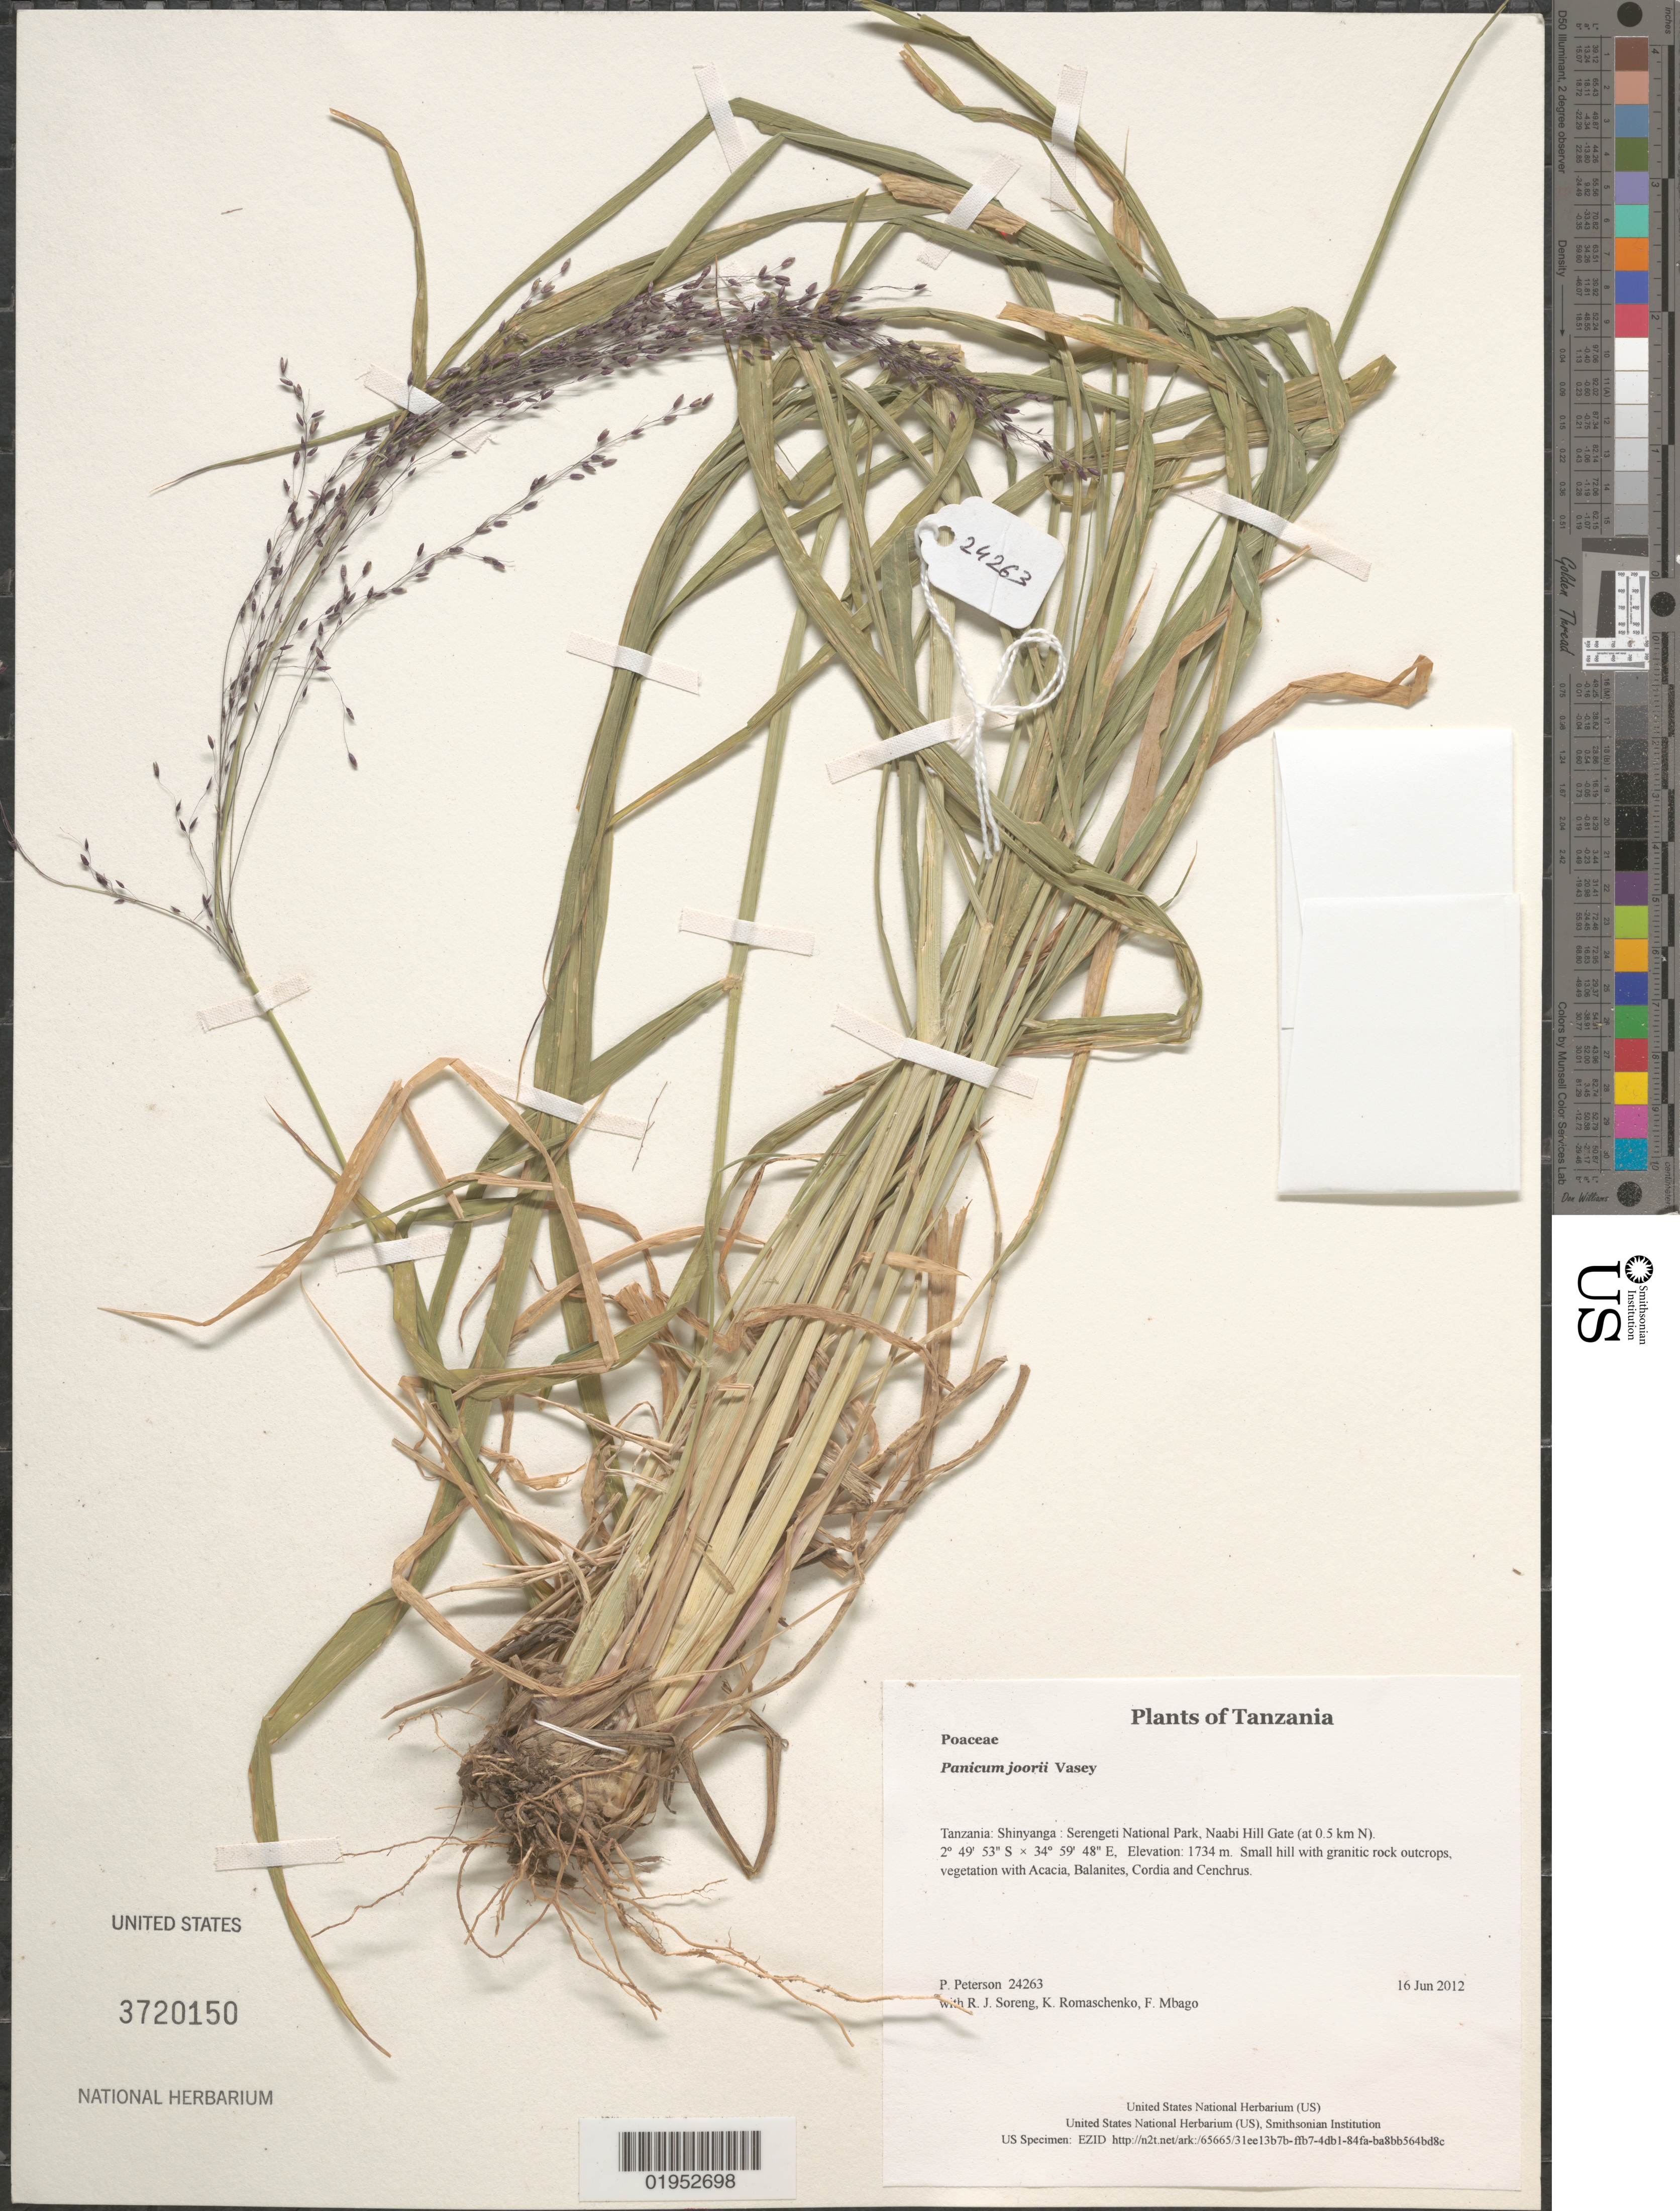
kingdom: Plantae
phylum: Tracheophyta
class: Liliopsida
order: Poales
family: Poaceae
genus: Panicum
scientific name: Panicum sp.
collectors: P. M. Peterson, R. J. Soreng, K. Romaschenko & F. Mbago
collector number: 24263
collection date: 2012-06-16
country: Tanzania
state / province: Shinyanga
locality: Serengeti National Park, Naabi Hill Gate (at 0.5 km N).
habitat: Small hill with granitic rock outcrops, vegetation with Acacia, Balanites, Cordia and Cenchrus.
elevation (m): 1734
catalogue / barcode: US 3720150